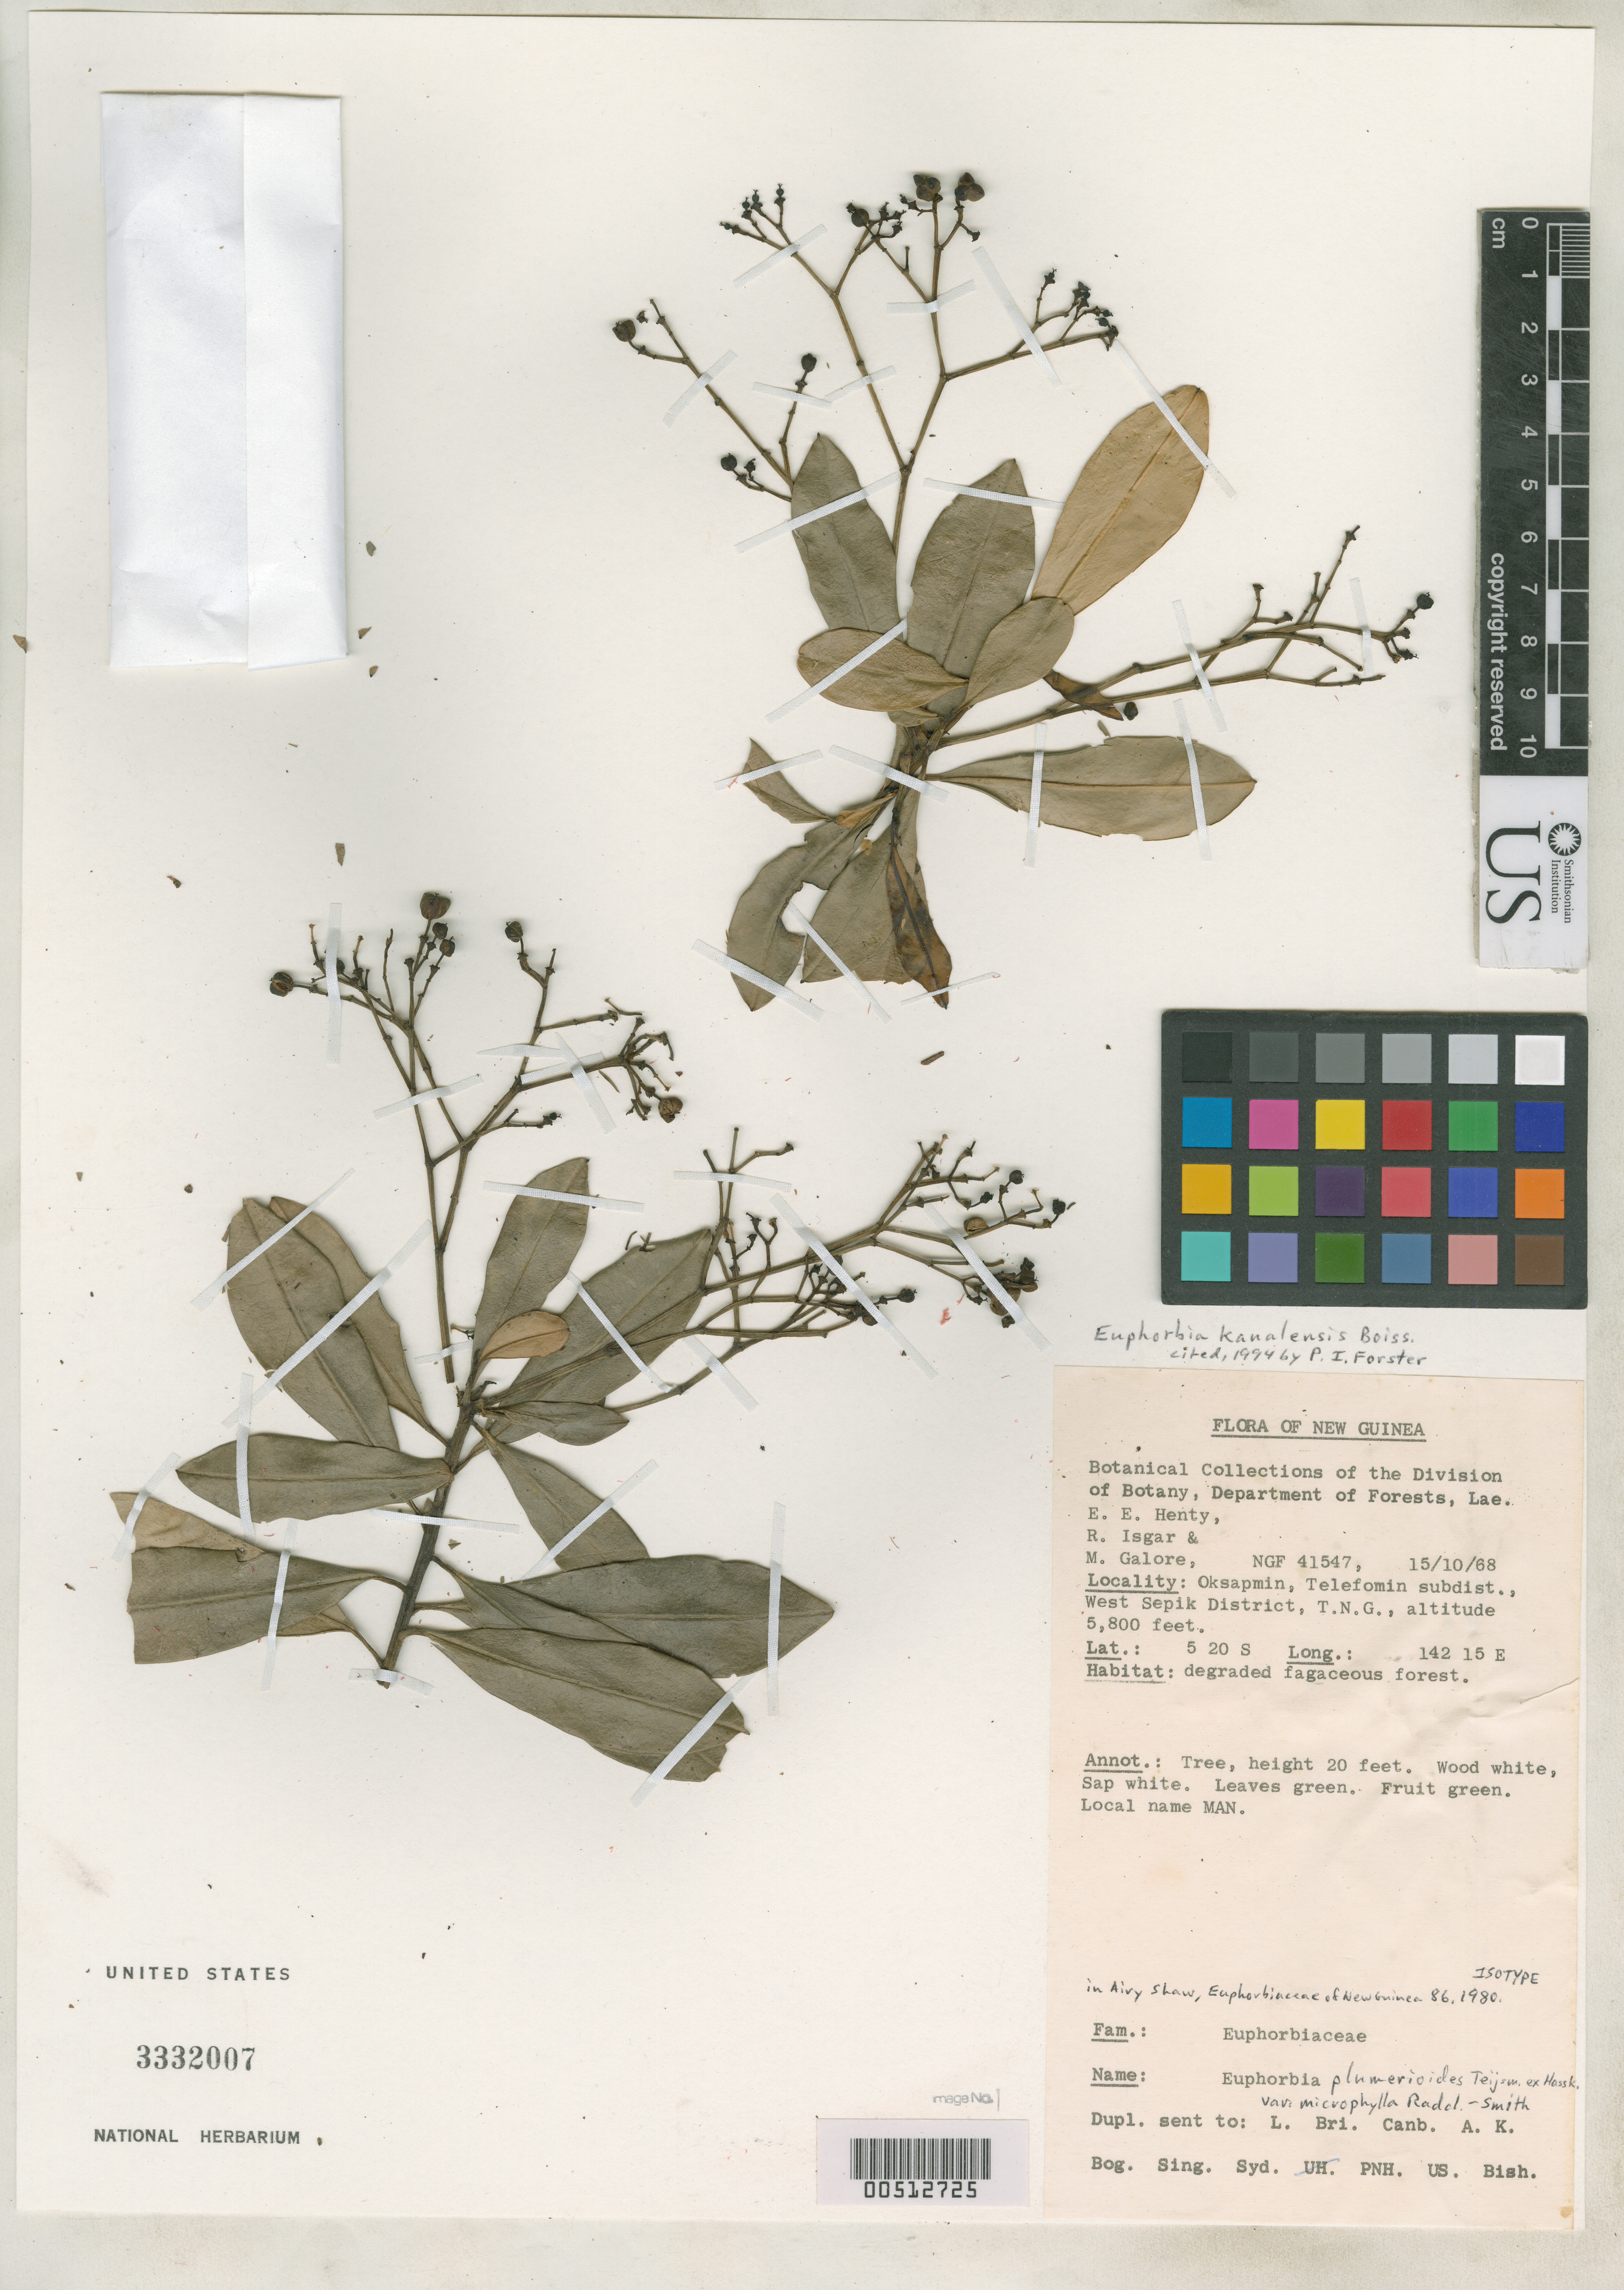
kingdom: Plantae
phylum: Tracheophyta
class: Magnoliopsida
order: Malpighiales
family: Euphorbiaceae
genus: Euphorbia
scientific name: Euphorbia plumerioides var. microphylla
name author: Radcl.-Sm. in Airy Shaw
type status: Isotype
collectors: E. Henty, R. Isgar & M. Galore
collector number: NGF 41547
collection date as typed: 15 Oct 1968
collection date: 1968-10-15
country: Papua New Guinea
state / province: Sandaun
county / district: Telefomin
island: New Guinea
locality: Telefomin subdist., Oksapmin.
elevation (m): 1768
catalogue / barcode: US 3332007